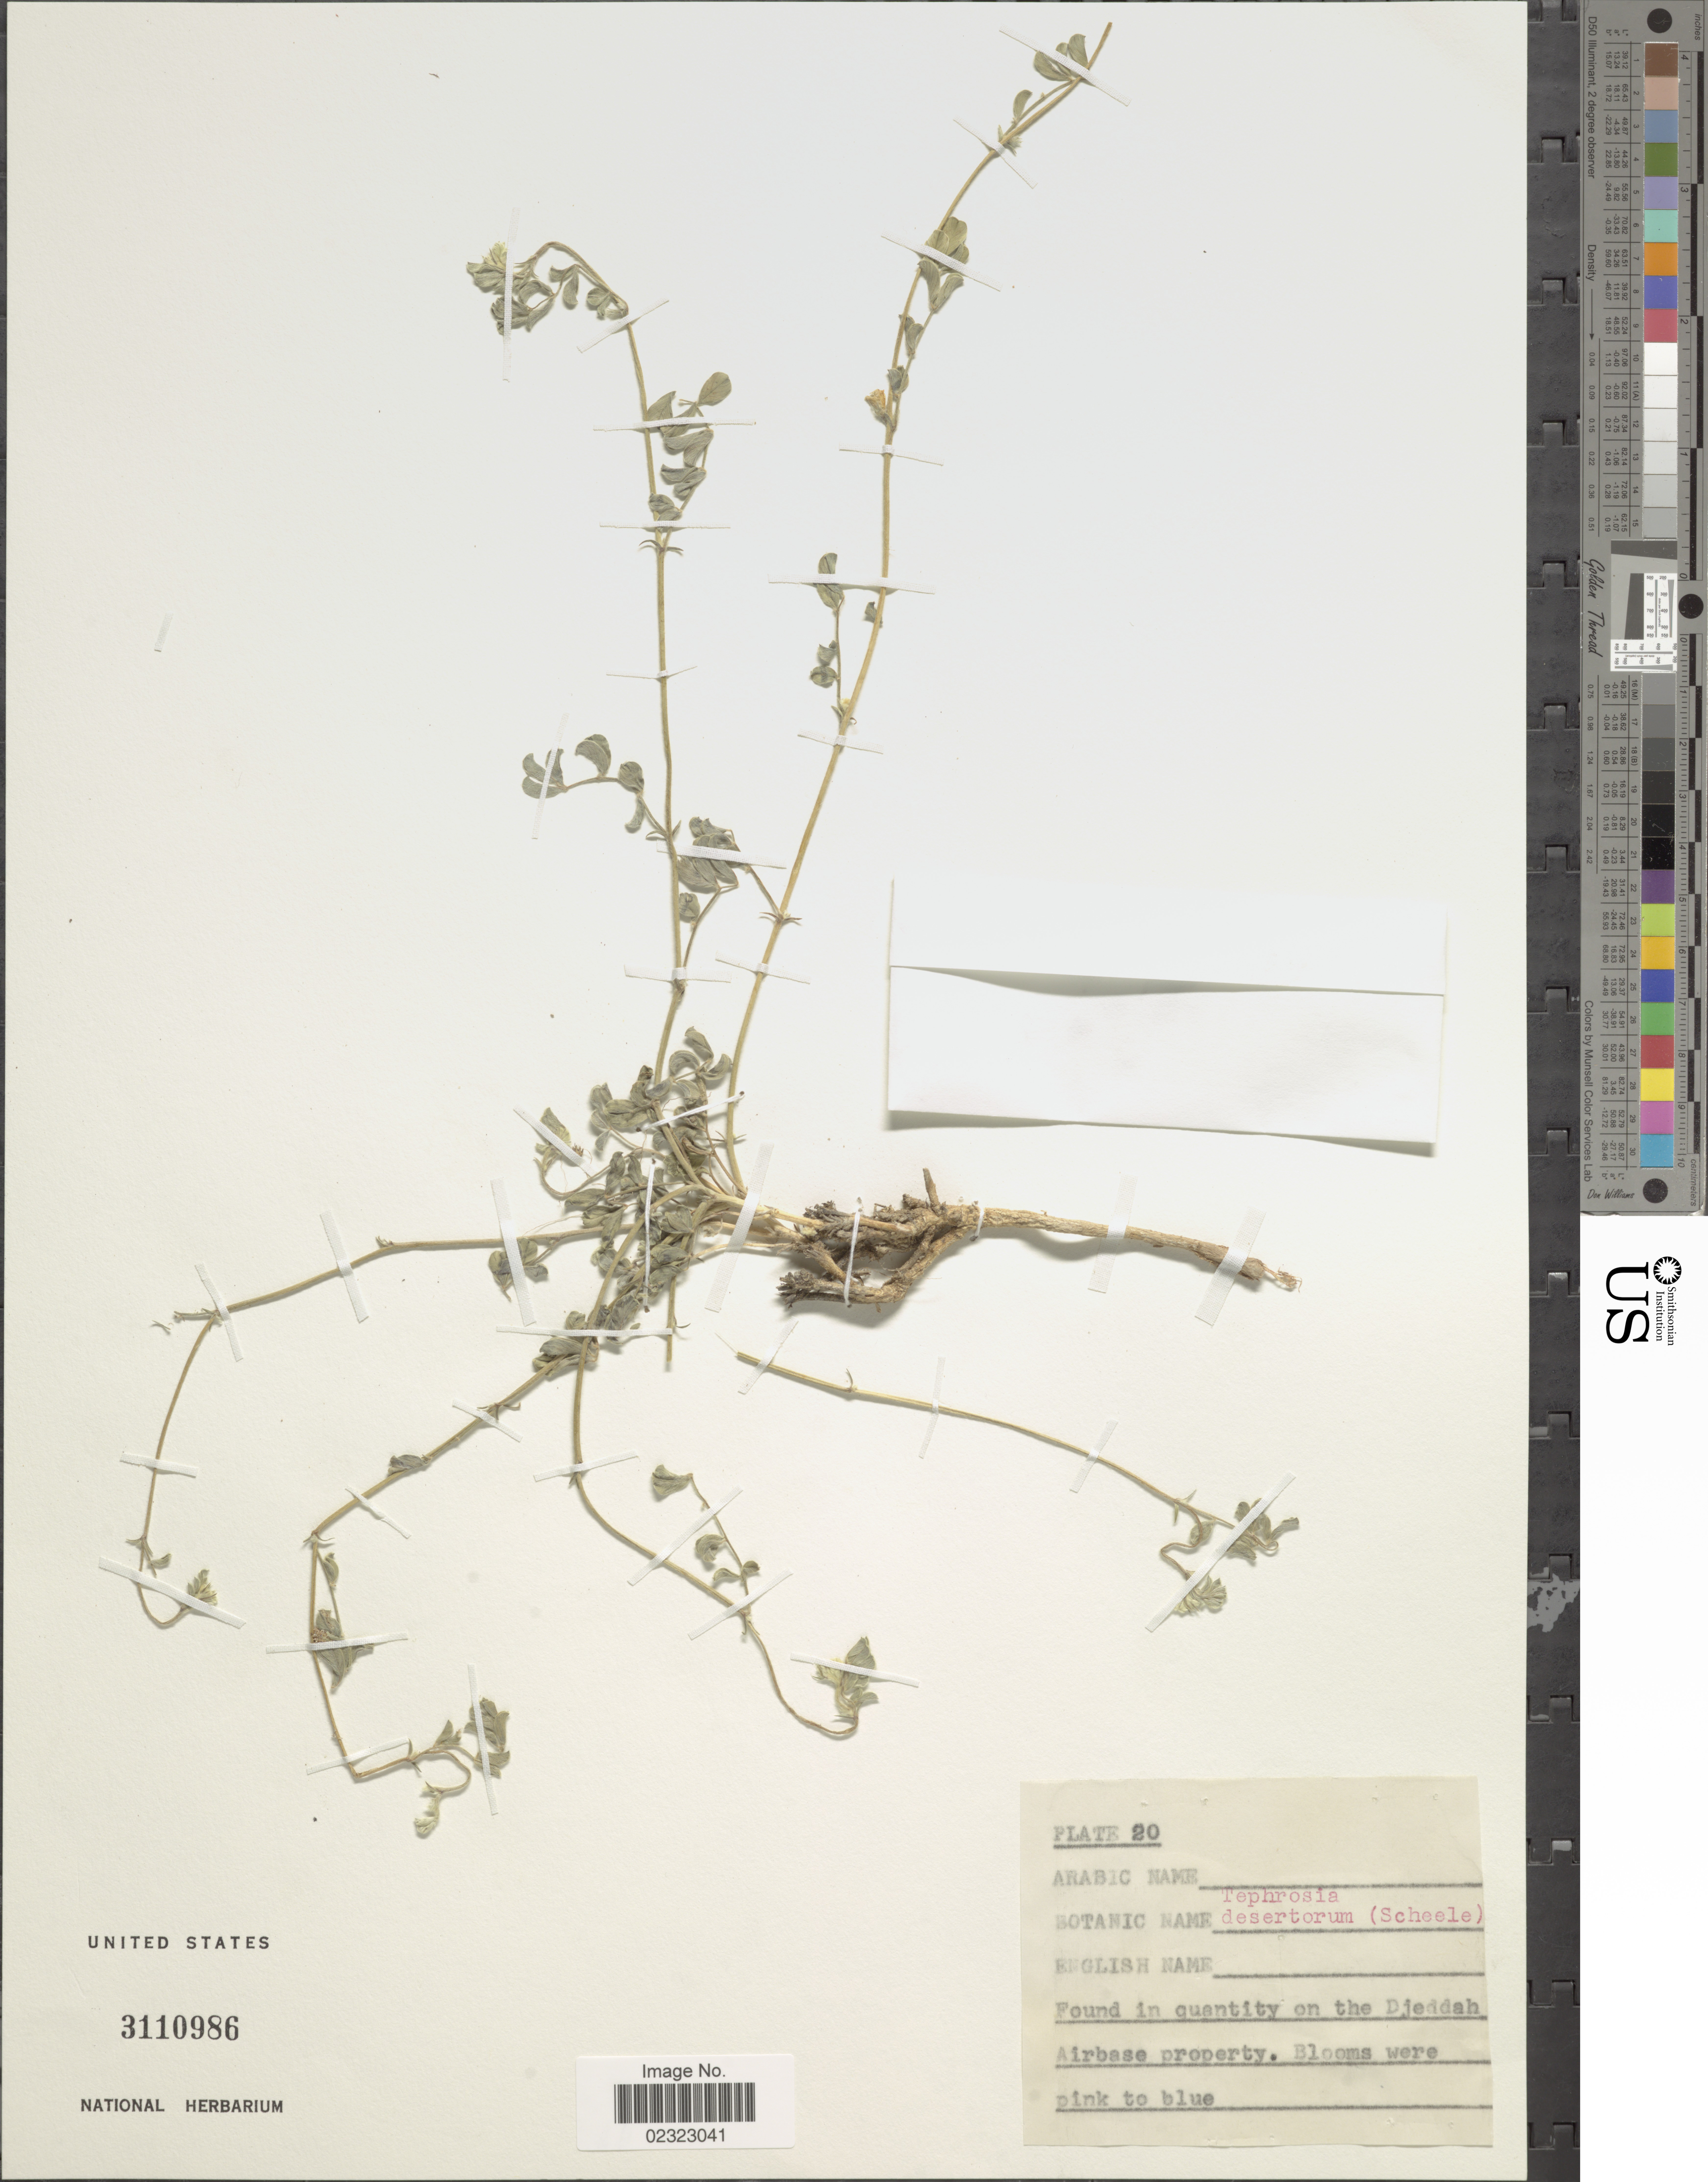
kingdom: Plantae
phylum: Tracheophyta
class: Magnoliopsida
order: Fabales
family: Fabaceae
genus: Tephrosia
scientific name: Tephrosia desertorum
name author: Scheele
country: Saudi Arabia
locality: Plate 20 [unsure placement] Djeddah Airbase property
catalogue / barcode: US 3110986